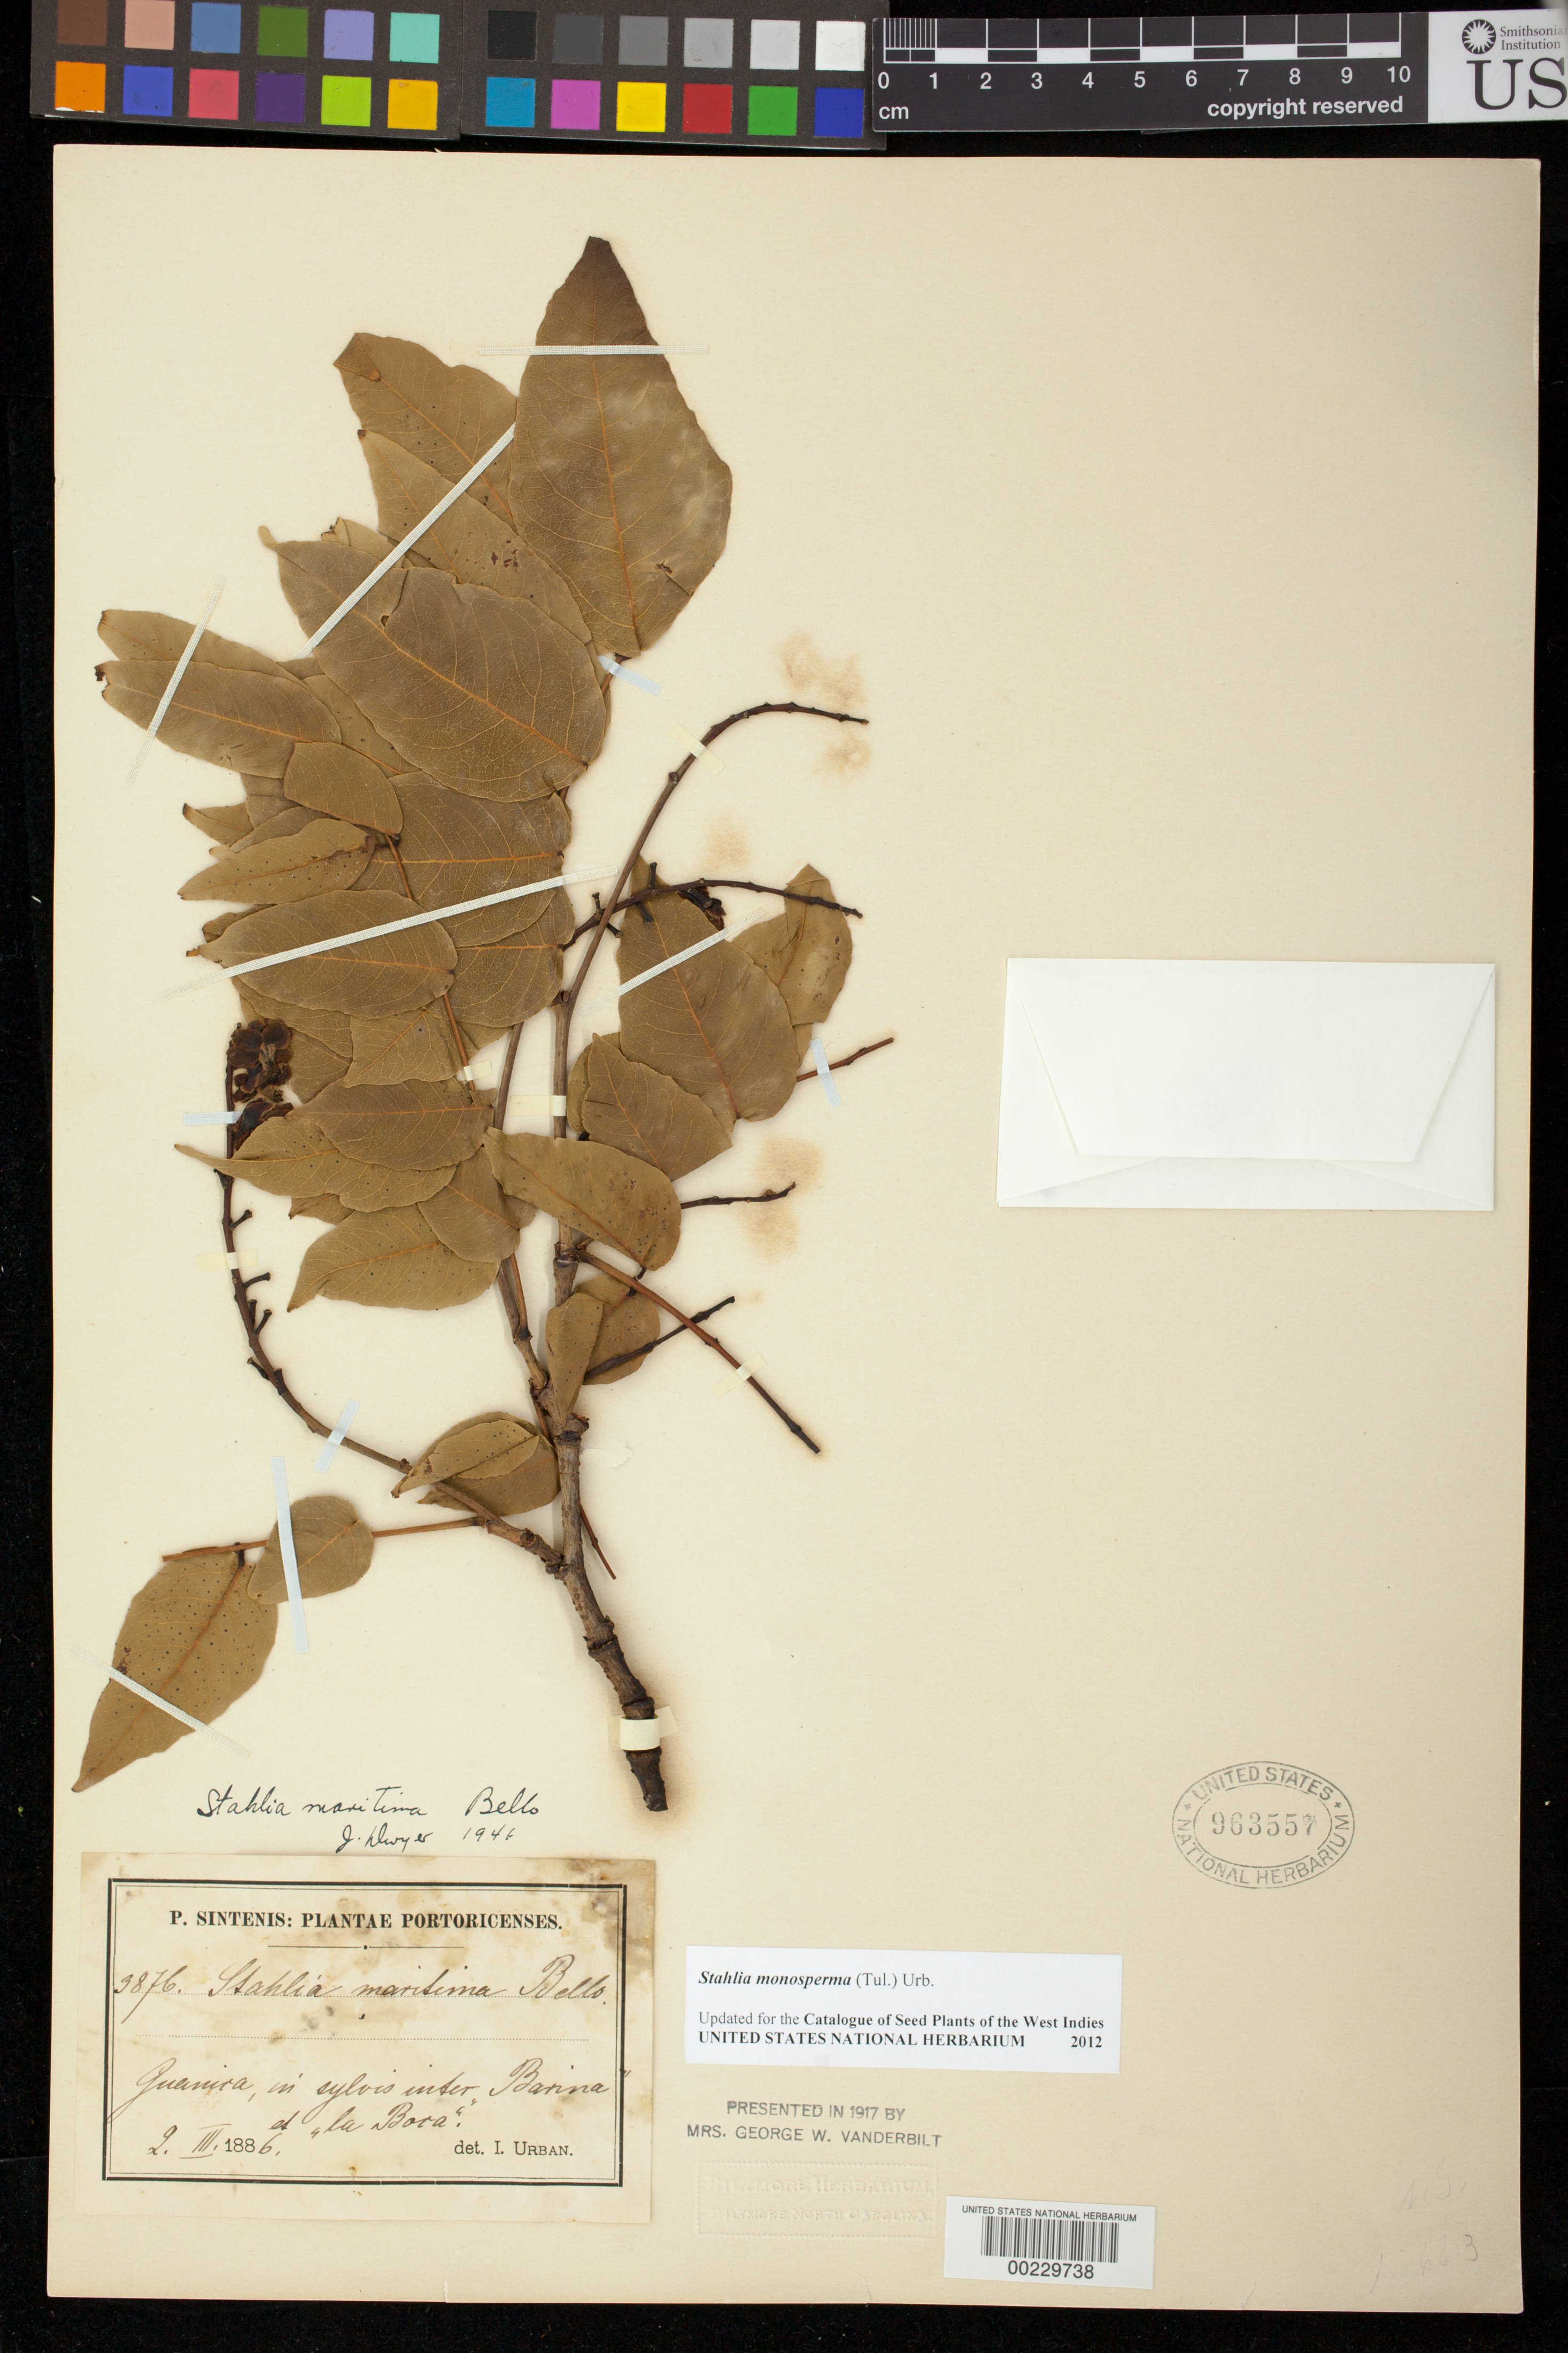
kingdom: Plantae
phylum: Tracheophyta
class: Magnoliopsida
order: Fabales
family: Fabaceae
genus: Stahlia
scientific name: Stahlia maritima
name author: Bello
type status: Isoneotype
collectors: P. Sintenis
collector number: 3876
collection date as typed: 2. III. 1886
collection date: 1886-03-02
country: Puerto Rico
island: Greater Antilles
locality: Guanica, in sylvis inter Barinas et "la Bora"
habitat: Woods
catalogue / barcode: US 963557